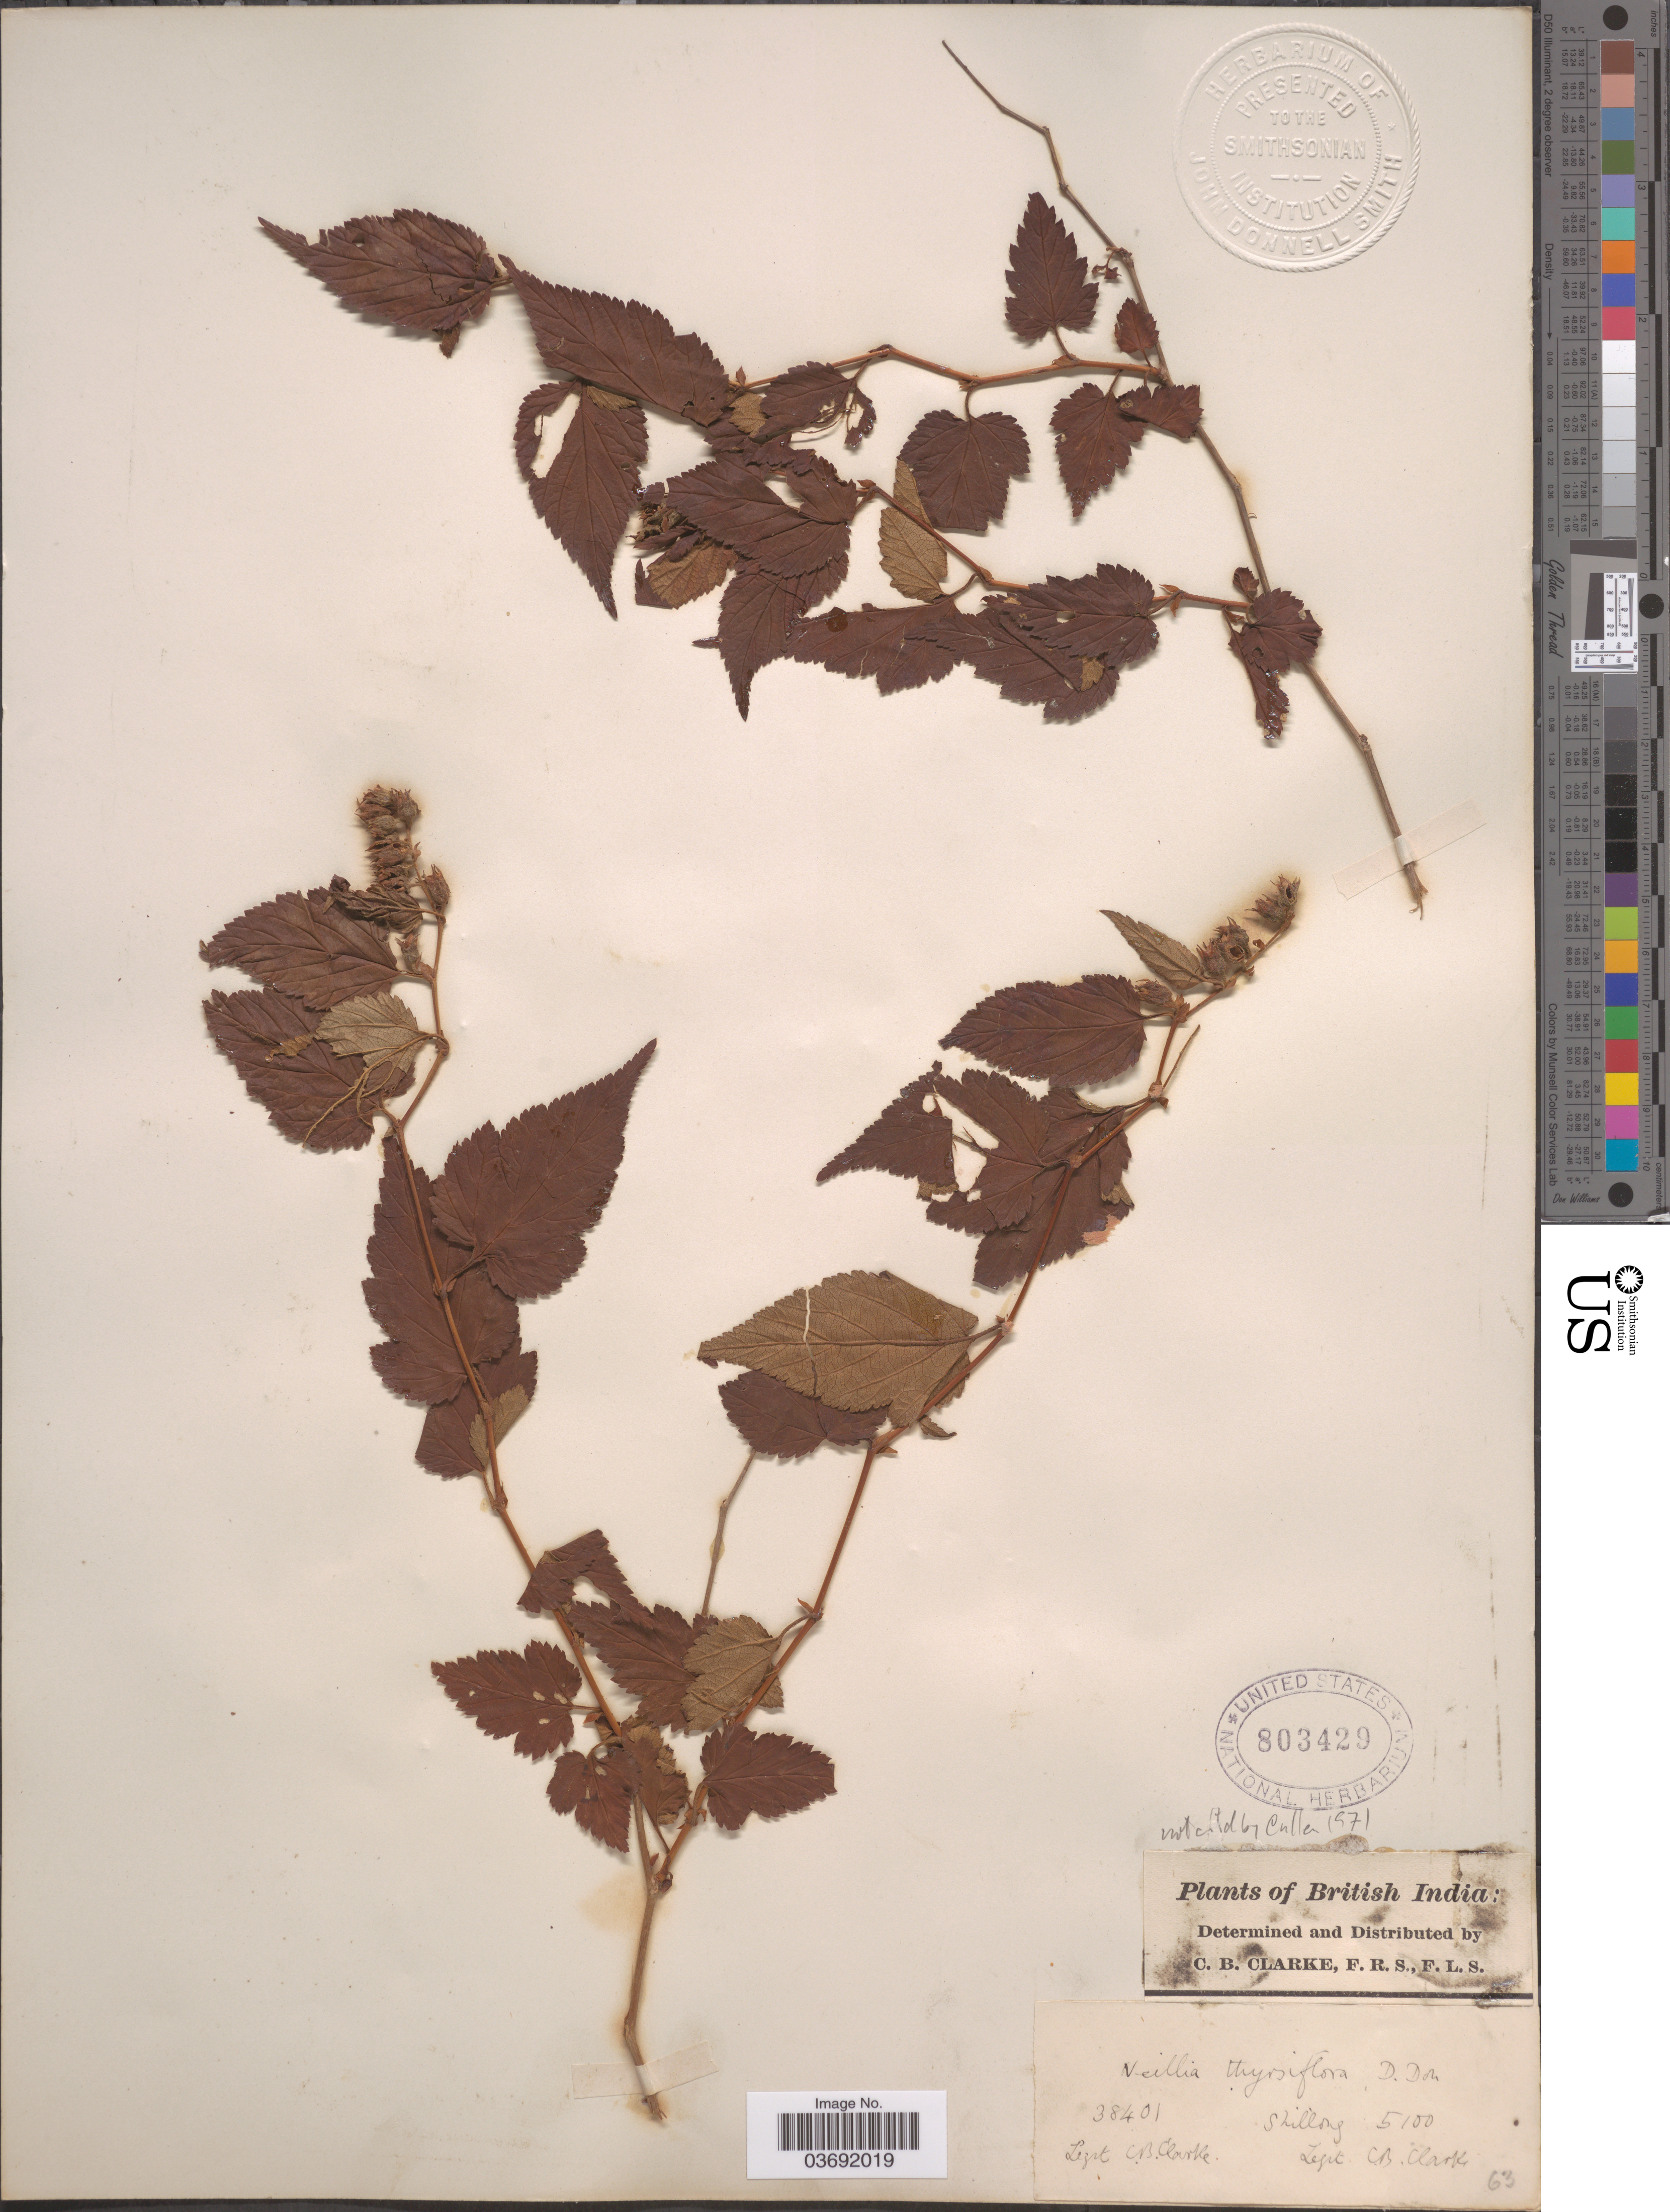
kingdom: Plantae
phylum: Tracheophyta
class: Magnoliopsida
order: Rosales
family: Rosaceae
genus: Neillia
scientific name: Neillia thyrsiflora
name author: D. Don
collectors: C. B. Clarke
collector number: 38401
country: India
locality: British India: Shillong.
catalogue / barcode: US 803429